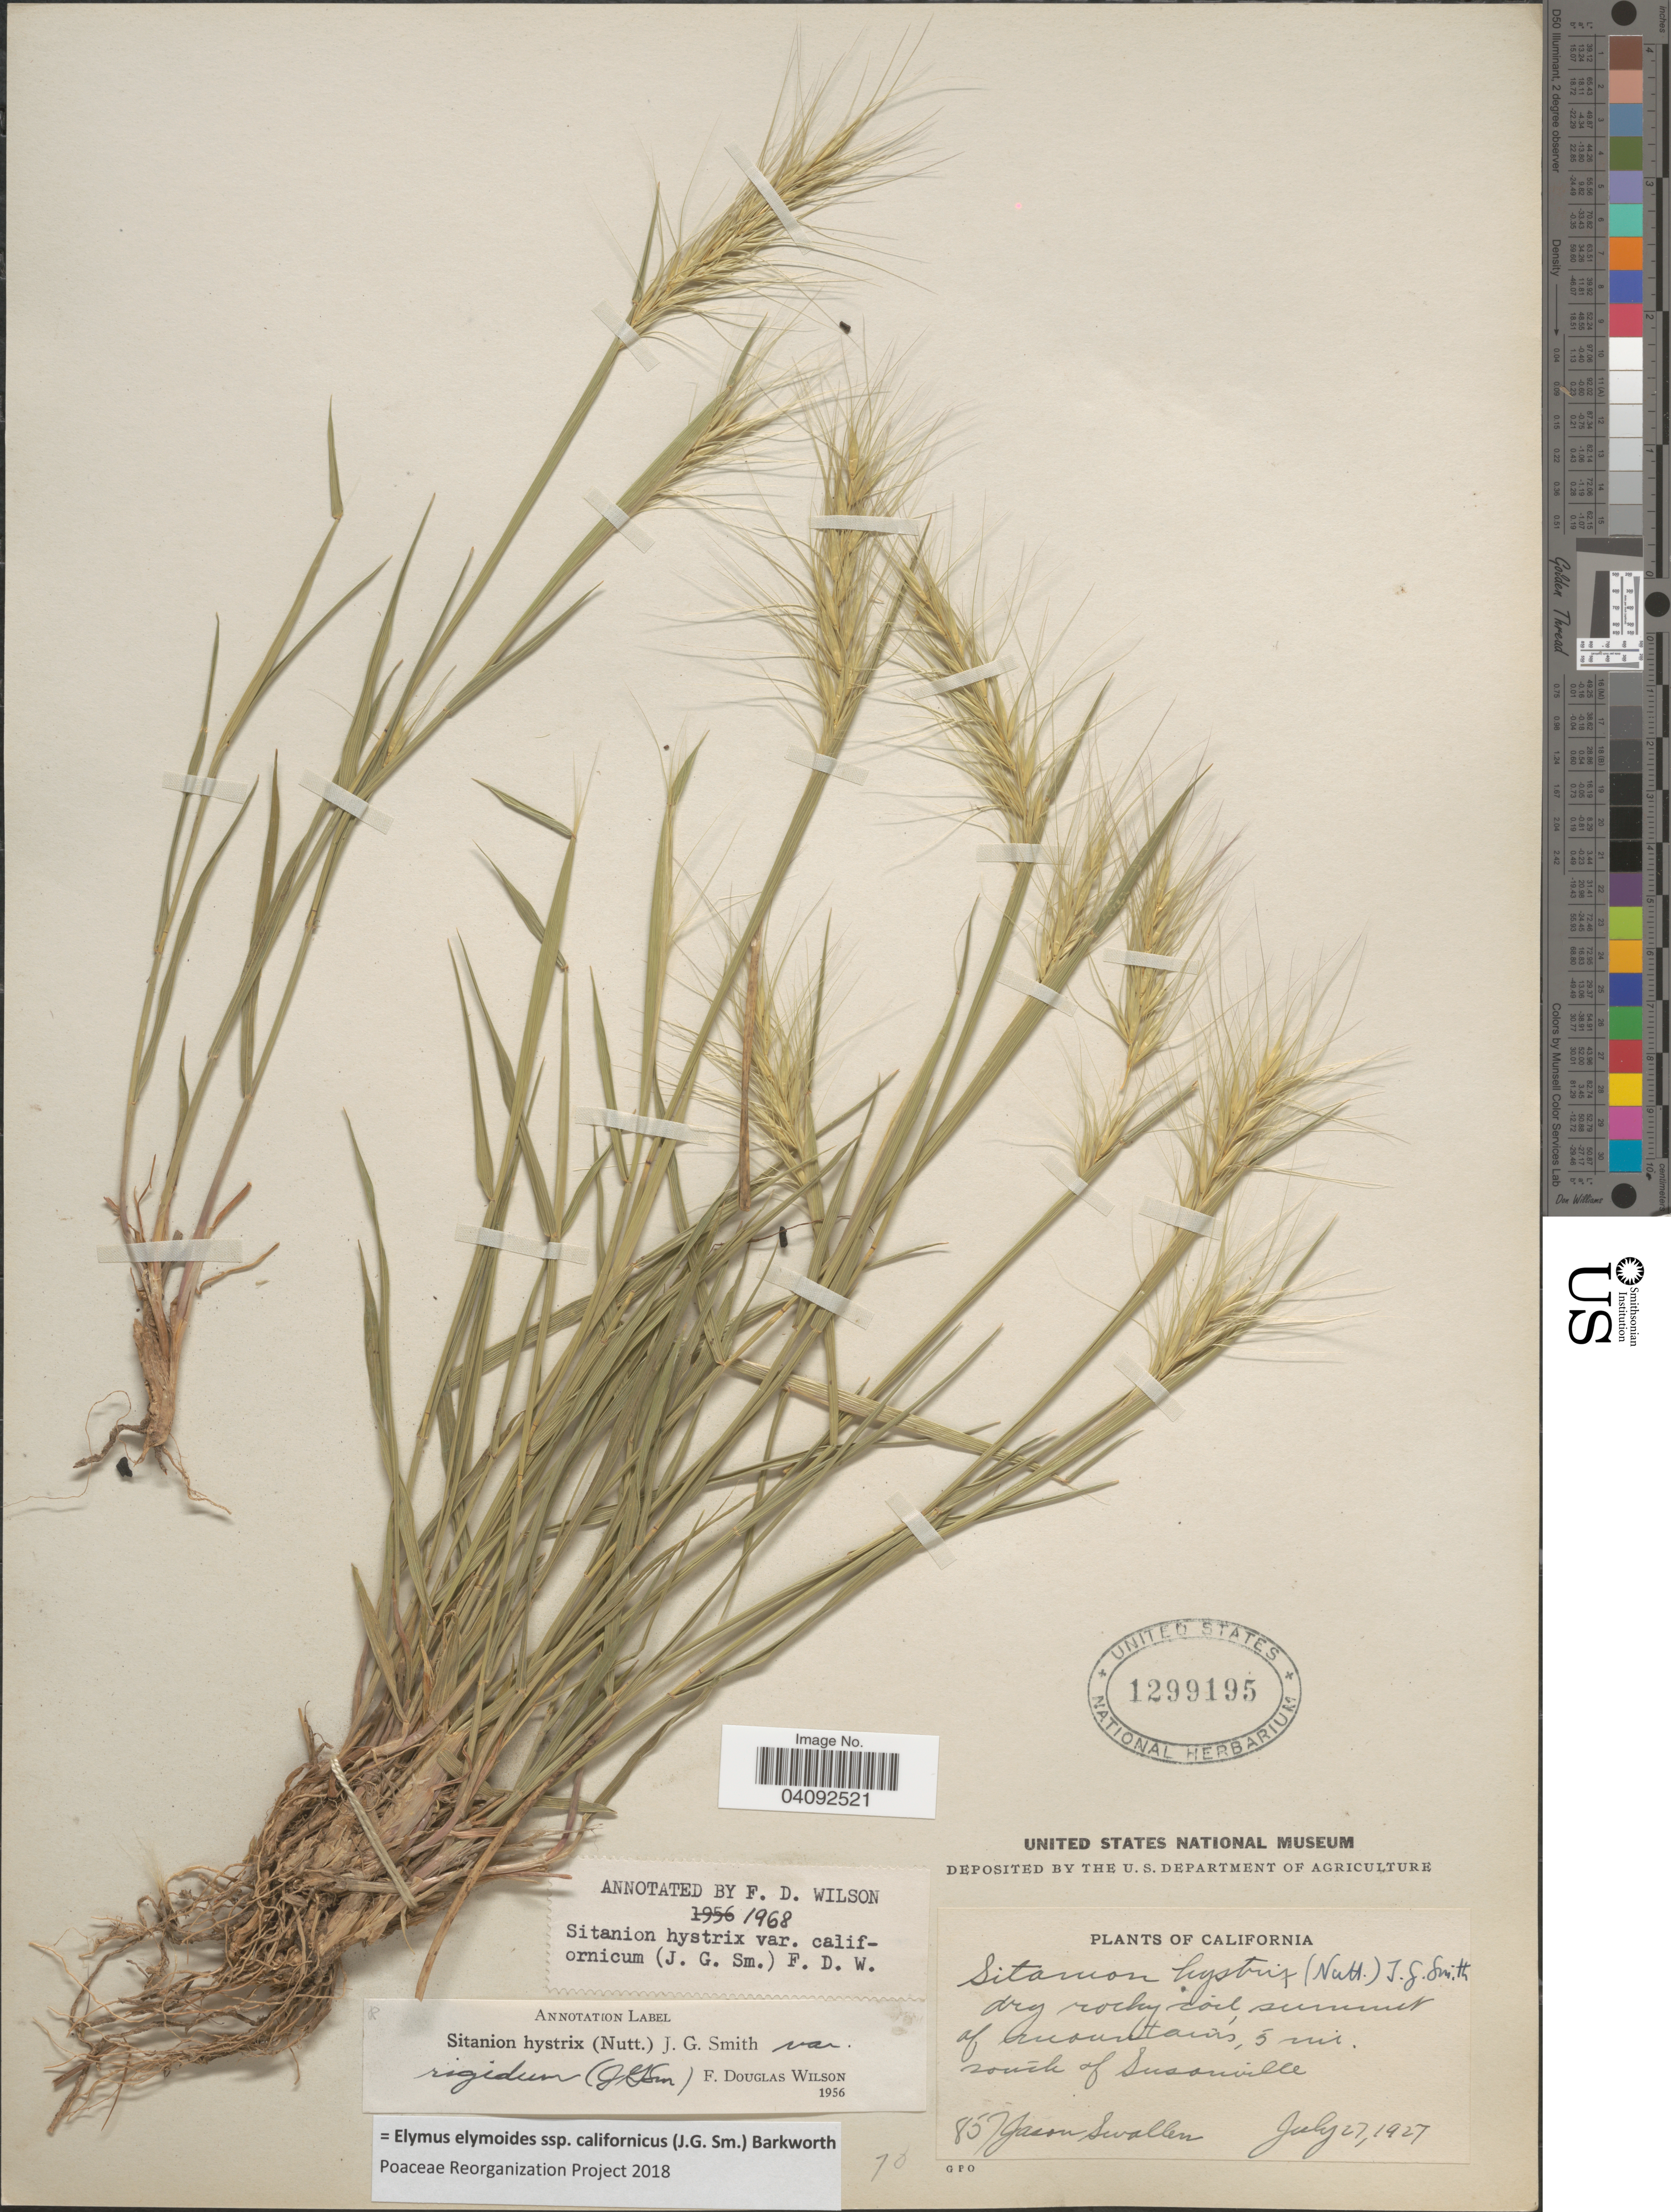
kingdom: Plantae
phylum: Tracheophyta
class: Liliopsida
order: Poales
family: Poaceae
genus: Elymus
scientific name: Elymus elymoides subsp. hordeoides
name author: (Suksd.) Barkworth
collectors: J. R. Swallen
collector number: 857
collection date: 1927-07-27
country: United States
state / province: California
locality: Summit of mountains, 5 mi. south of Susanville.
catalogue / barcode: US 1299195